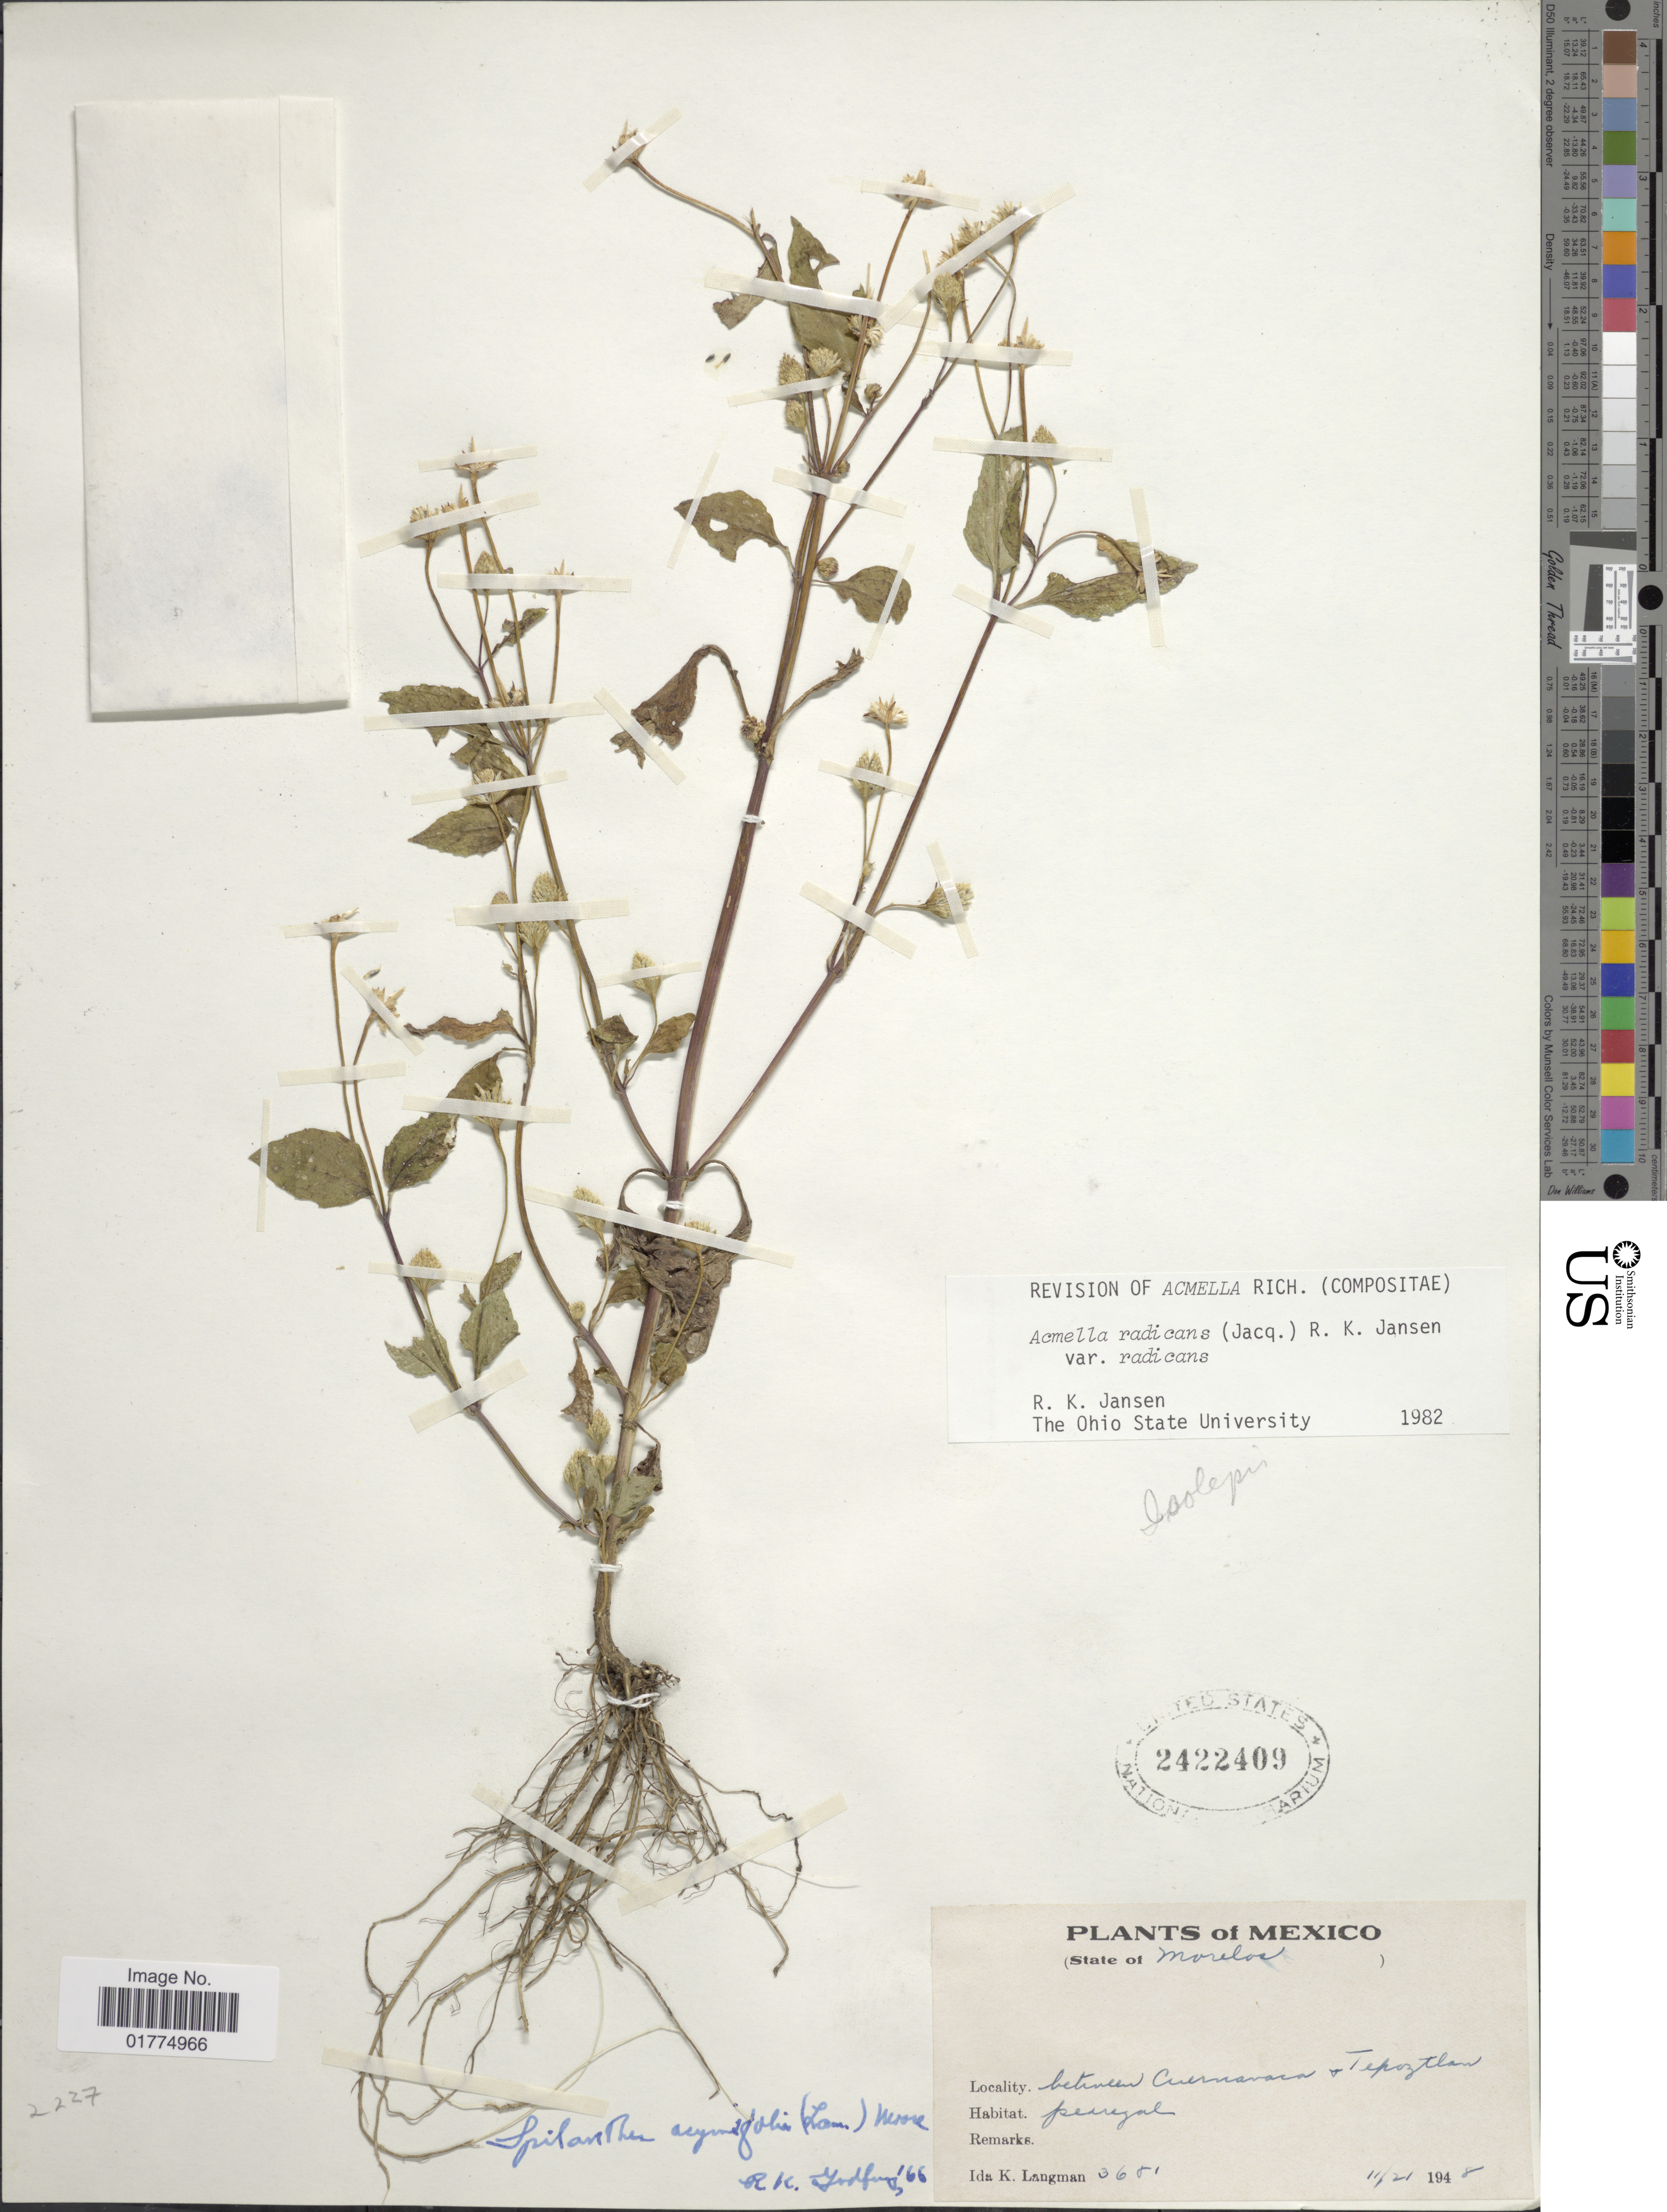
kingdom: Plantae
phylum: Tracheophyta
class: Magnoliopsida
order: Asterales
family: Asteraceae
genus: Acmella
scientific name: Acmella radicans var. radicans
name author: (Jacq.) R.K. Jansen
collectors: I. K. Langman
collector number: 3651*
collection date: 1948-11-21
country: Mexico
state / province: Morelos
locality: Between Cuernavaca & Tepoztlan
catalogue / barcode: US 2422409